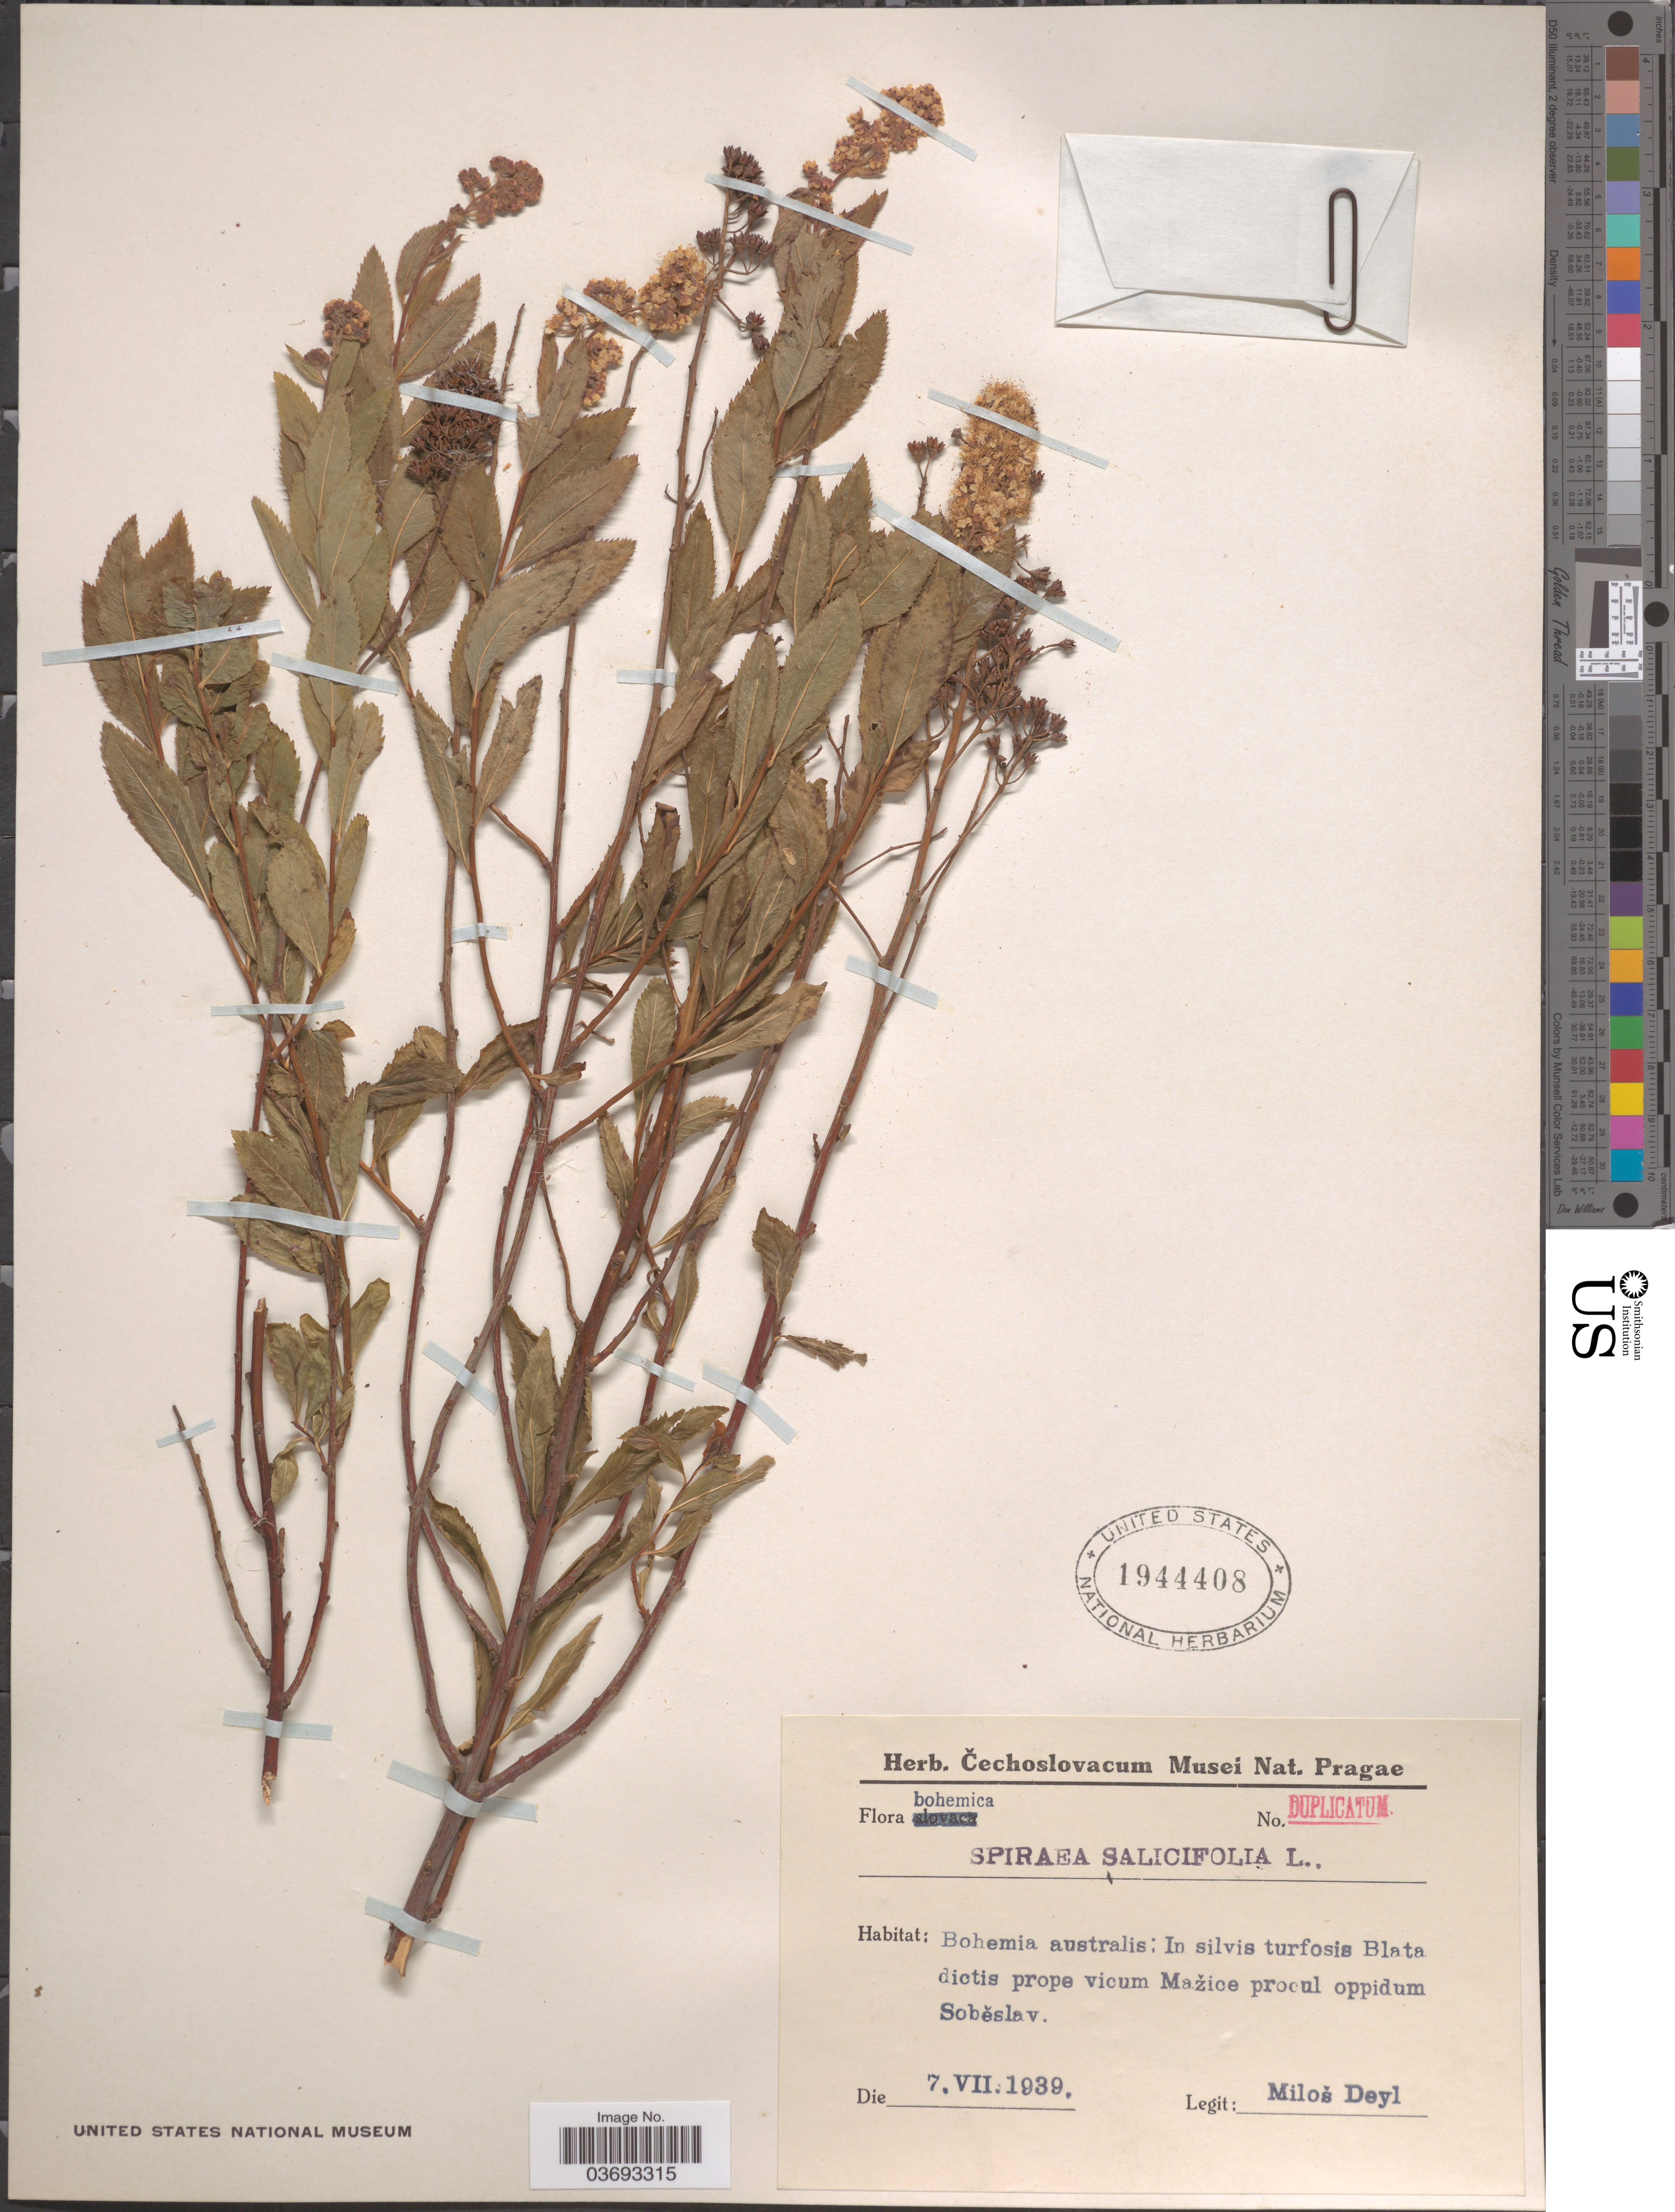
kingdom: Plantae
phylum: Tracheophyta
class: Magnoliopsida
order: Rosales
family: Rosaceae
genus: Spiraea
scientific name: Spiraea salicifolia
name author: L.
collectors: M. Deyl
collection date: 1939-07-07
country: Czechia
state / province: Prague, Capital District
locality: Bohemia australis: In silvis turfosis Blata dictis prope vicum Mažice procul oppidum Sobĕslav.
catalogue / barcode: US 1944408